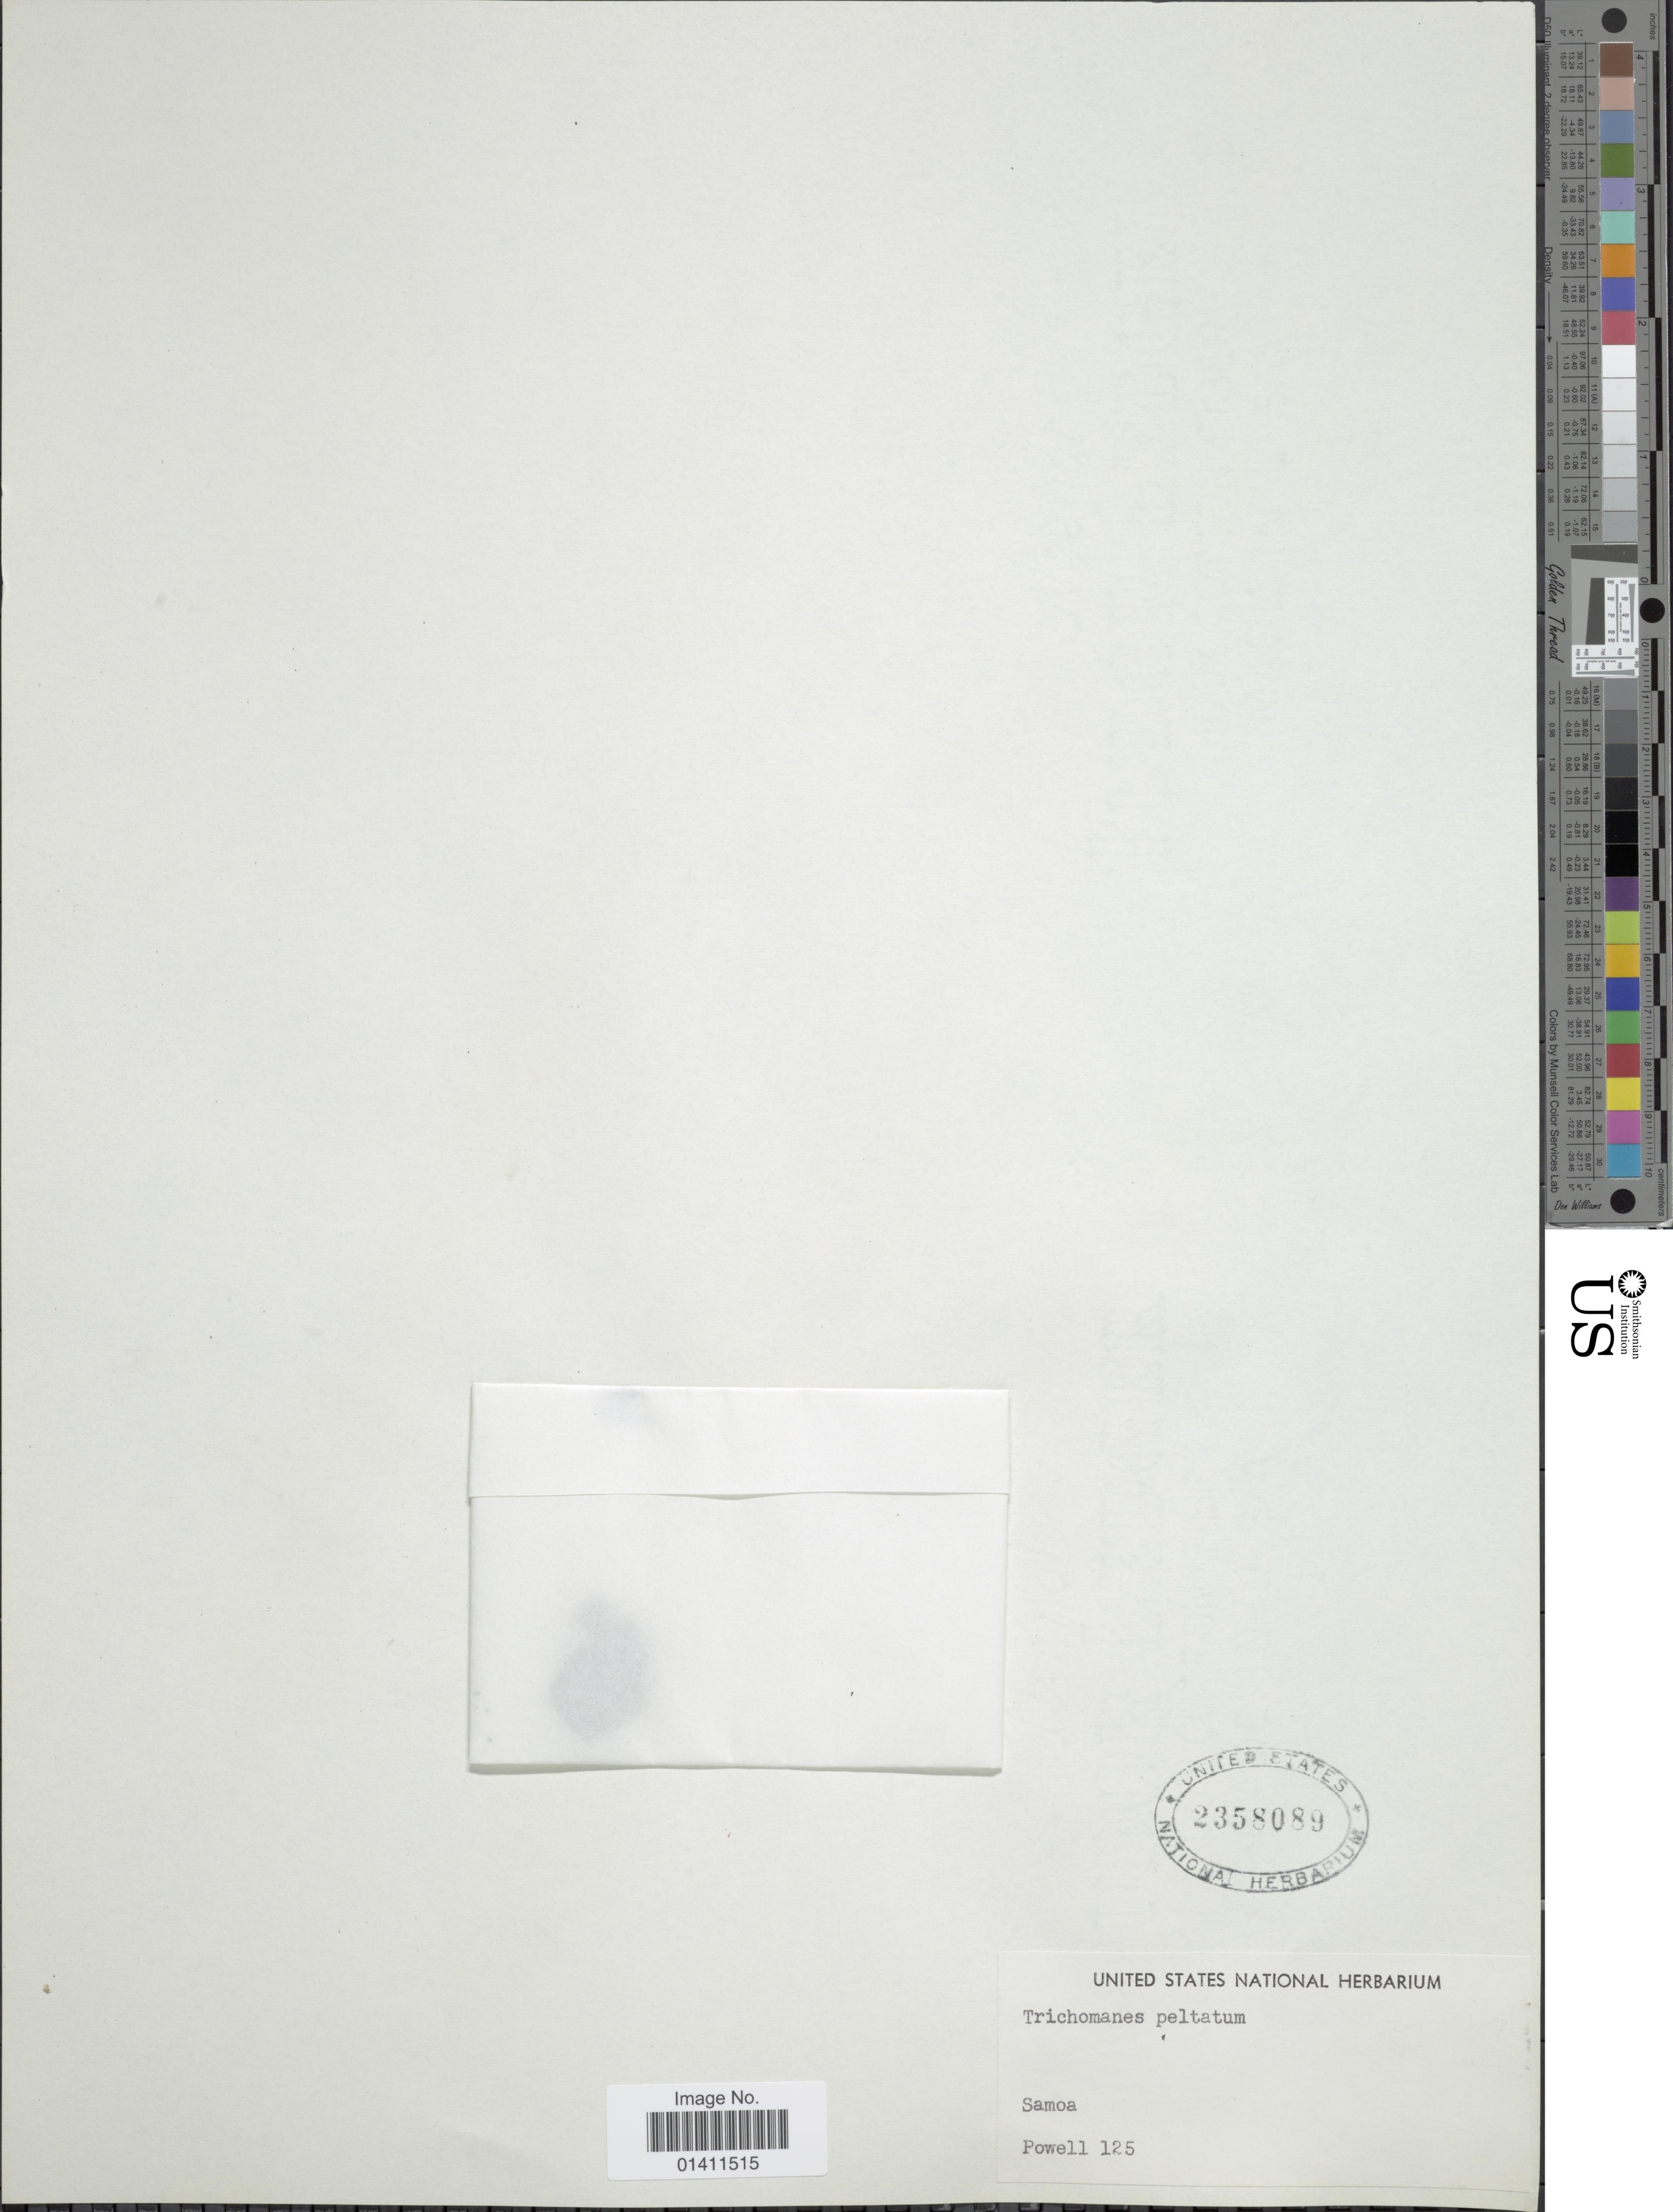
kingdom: Plantae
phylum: Tracheophyta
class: Polypodiopsida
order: Hymenophyllales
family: Hymenophyllaceae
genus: Didymoglossum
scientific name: Didymoglossum tahitense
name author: (Nadeaud) Ebihara & K. Iwats.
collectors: -. Powell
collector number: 125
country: Samoa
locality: Samoa.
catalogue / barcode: US 2358089